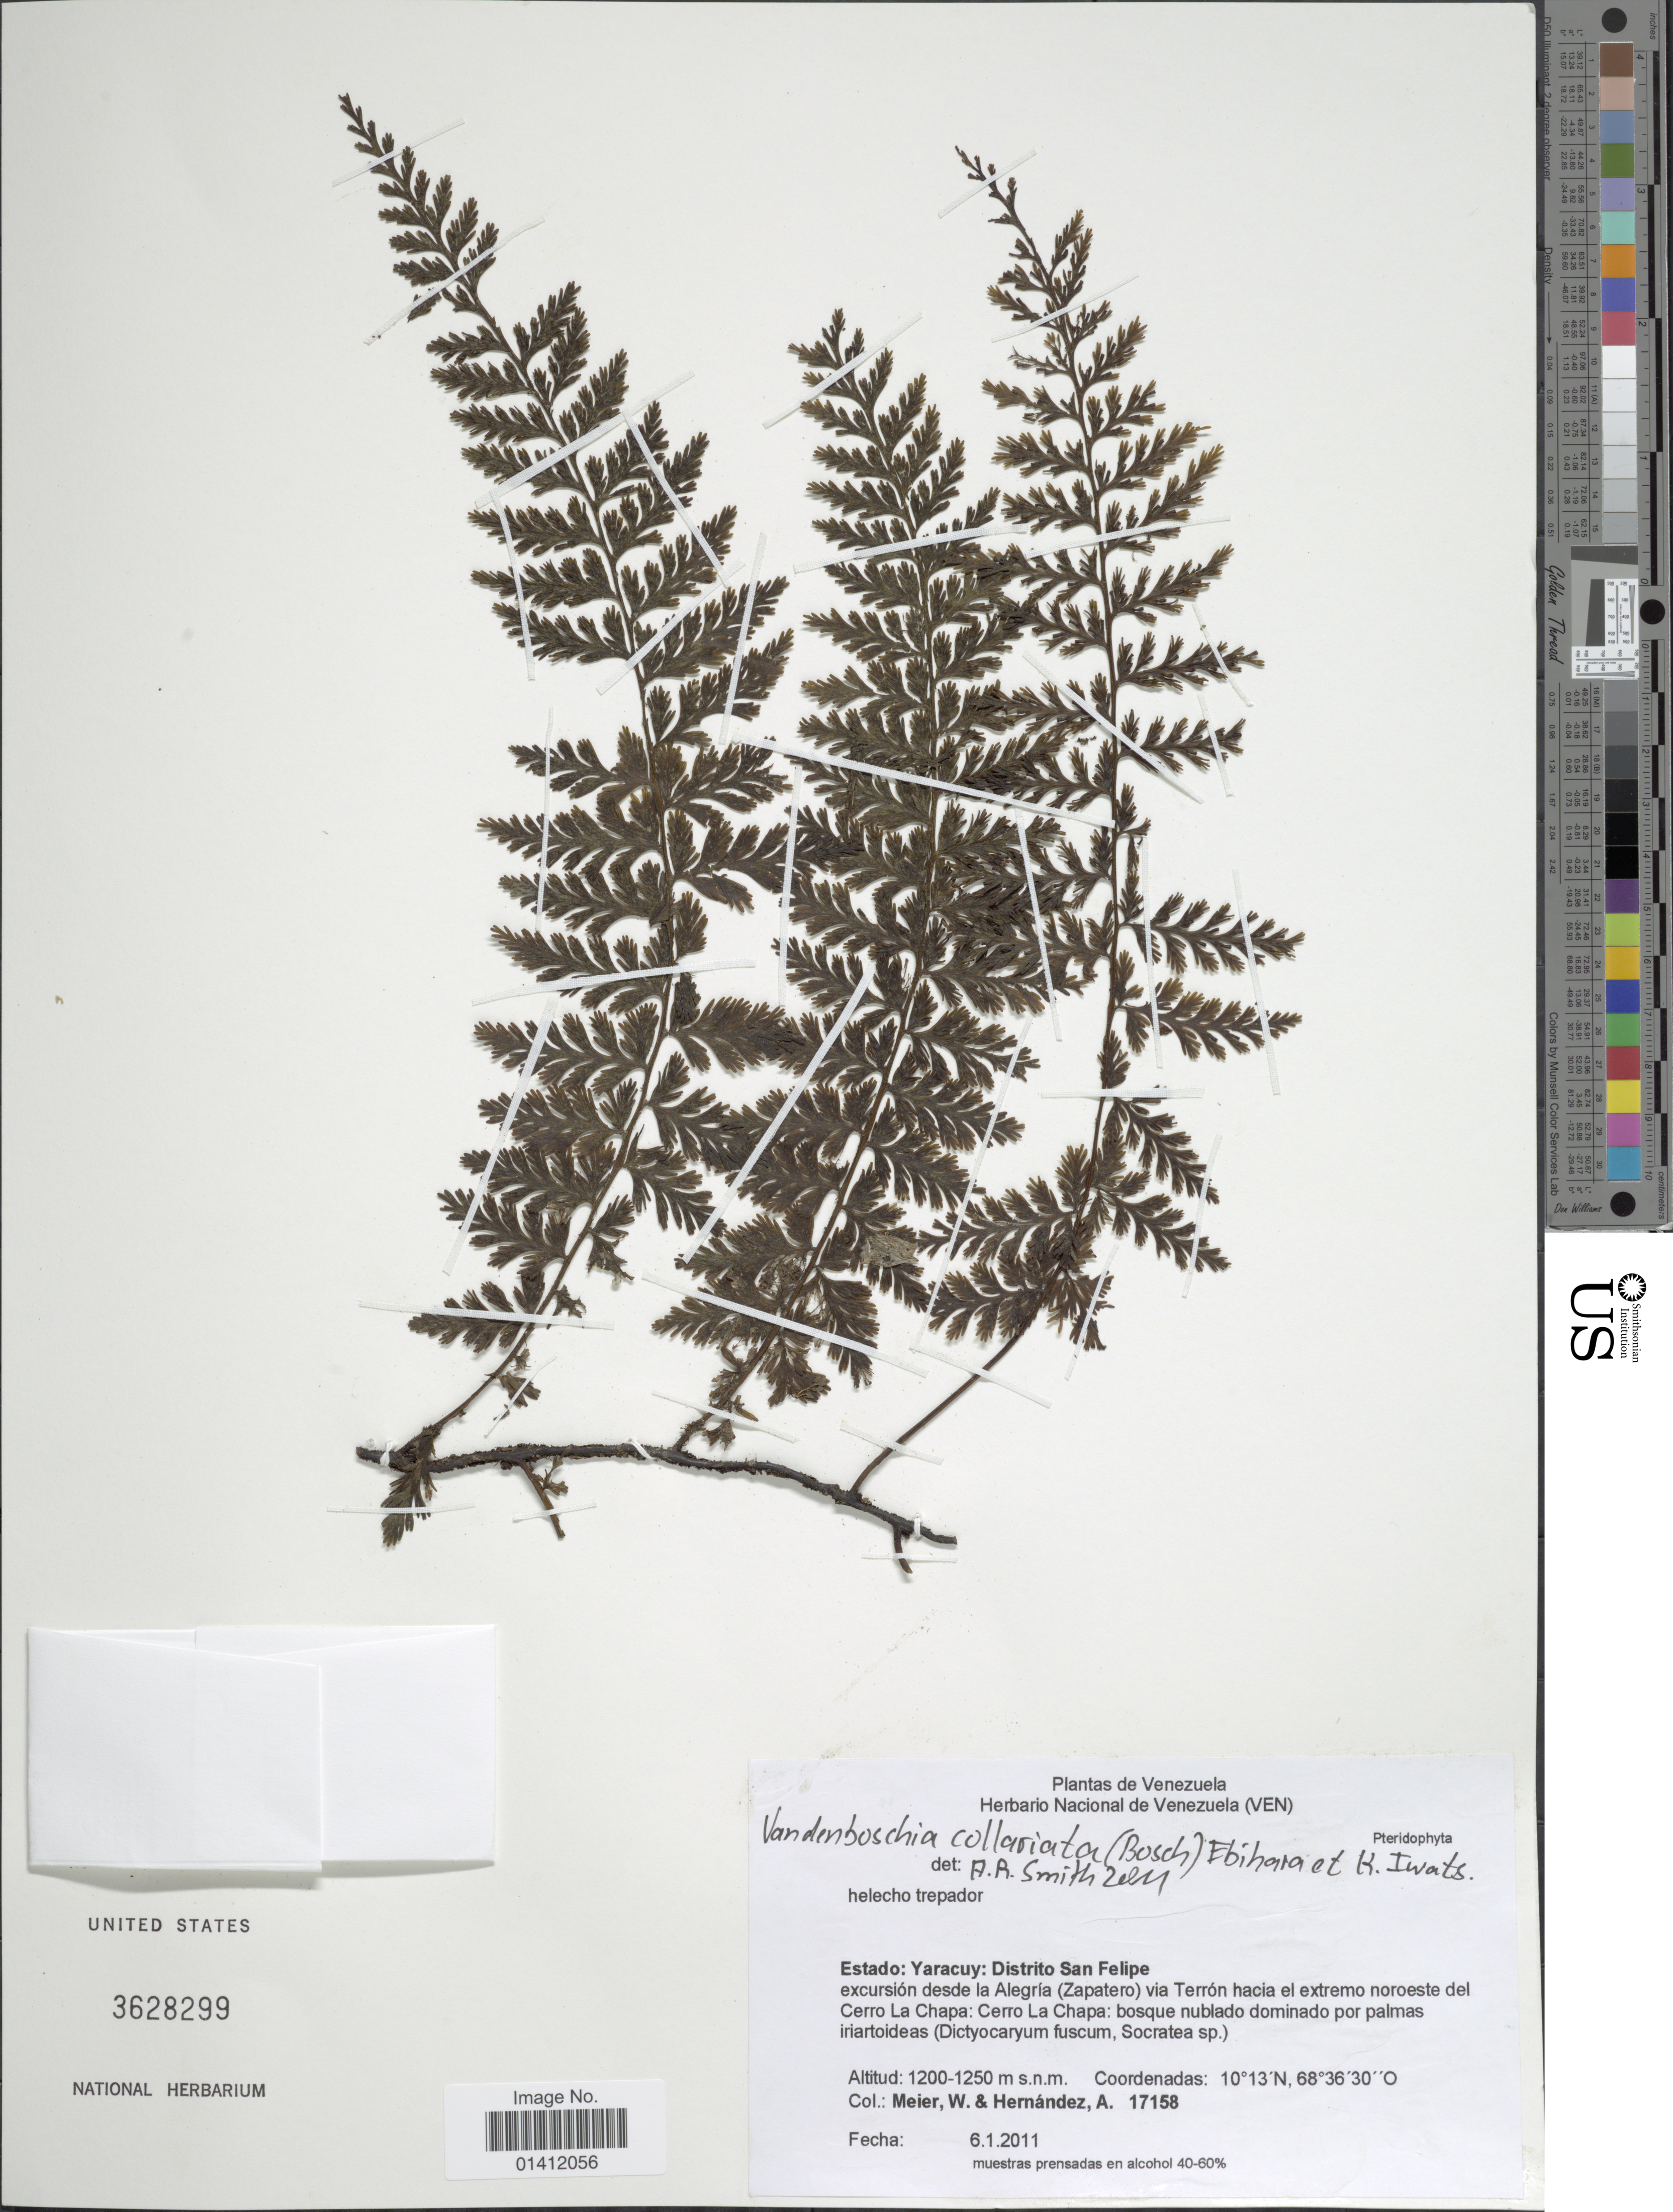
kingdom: Plantae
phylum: Tracheophyta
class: Polypodiopsida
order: Hymenophyllales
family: Hymenophyllaceae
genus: Vandenboschia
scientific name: Vandenboschia collariata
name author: (Bosch) Ebihara & K. Iwats.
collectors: W. Meier & A. Hernandez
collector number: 17158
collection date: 2011-01-06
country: Venezuela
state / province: Yaracuy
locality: Estado: Yaracuy: Distrito San Felipe exursion desde la Alegria (Zapatero) via Terron hacia el extremo noroeste del Cerro La Chapa.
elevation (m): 1200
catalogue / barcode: US 3628299